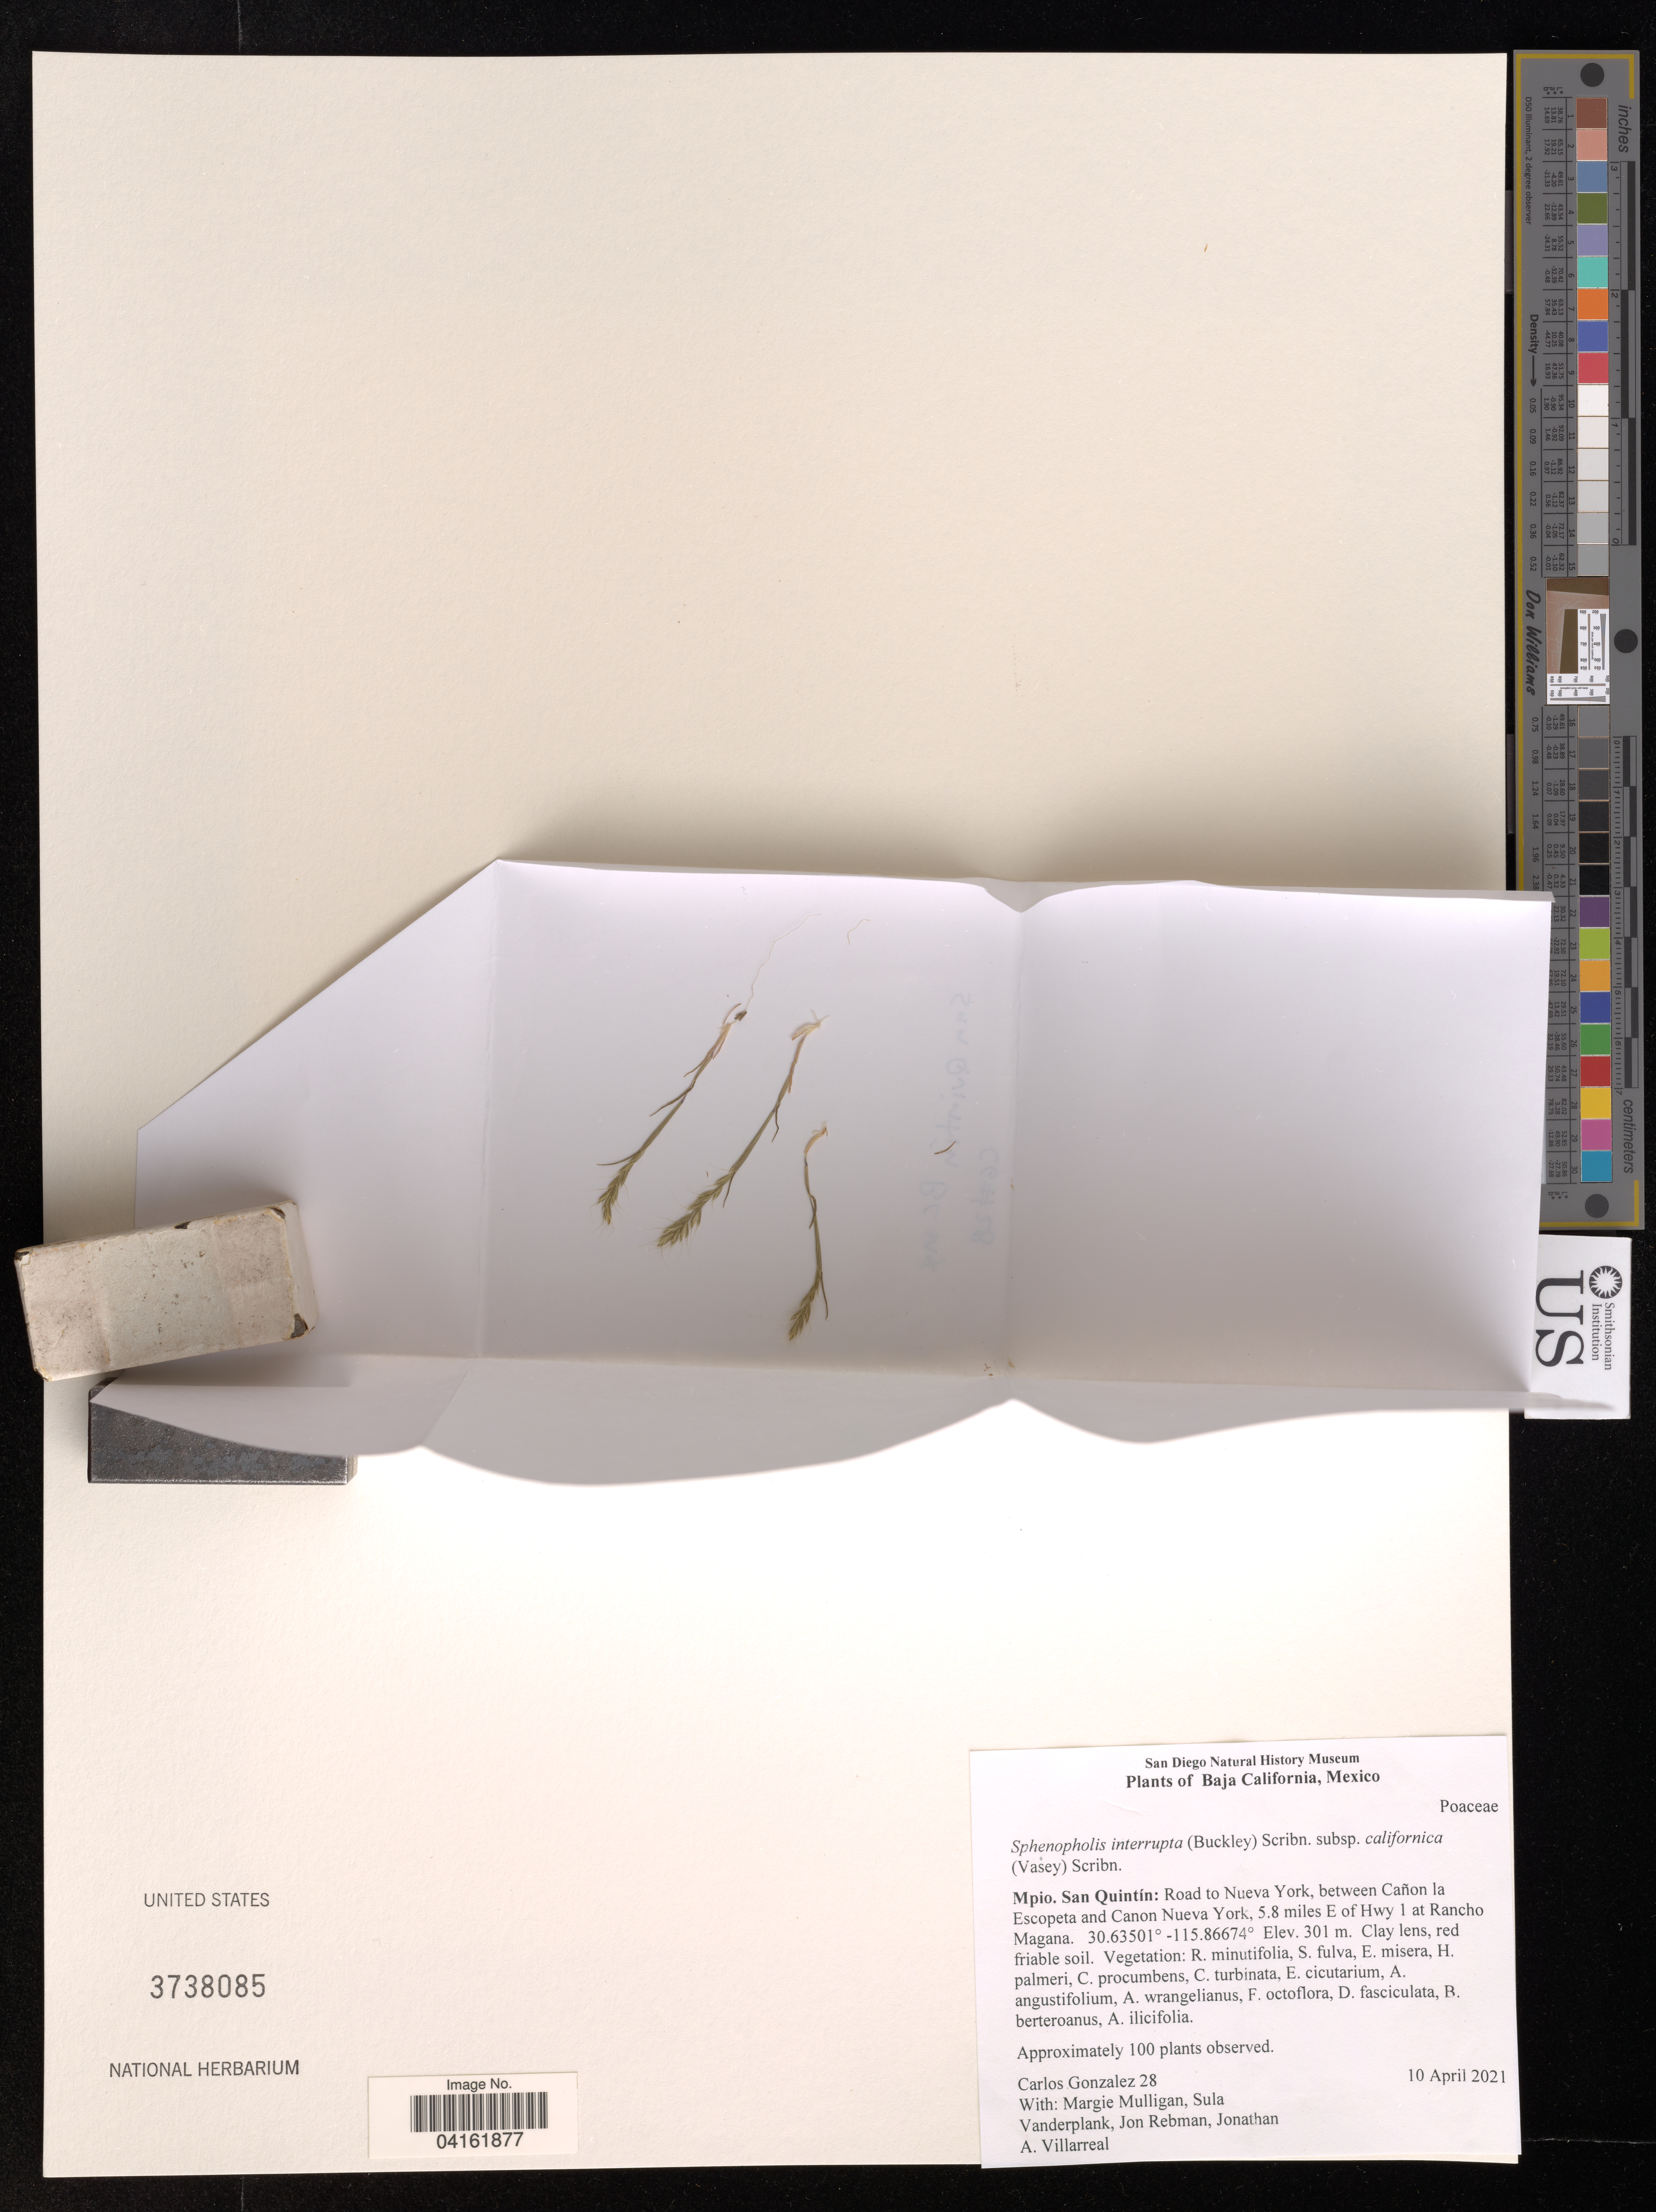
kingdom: Plantae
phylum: Tracheophyta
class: Liliopsida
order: Poales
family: Poaceae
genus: Sphenopholis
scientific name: Sphenopholis interrupta subsp. californica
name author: (Vasey) Lonard & Gould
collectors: C. Gonzales, S. Vanderplank & J. P. Rebman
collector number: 28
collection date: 2021-04-10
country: Mexico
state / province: Baja California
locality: Mpio. San Quintín: Road to Nueva York, between Cañon la Escopeta and Canon Nueva York, 5.8 miles E of Hwy 1 at Rancho Magana.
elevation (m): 301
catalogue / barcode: US 3738085